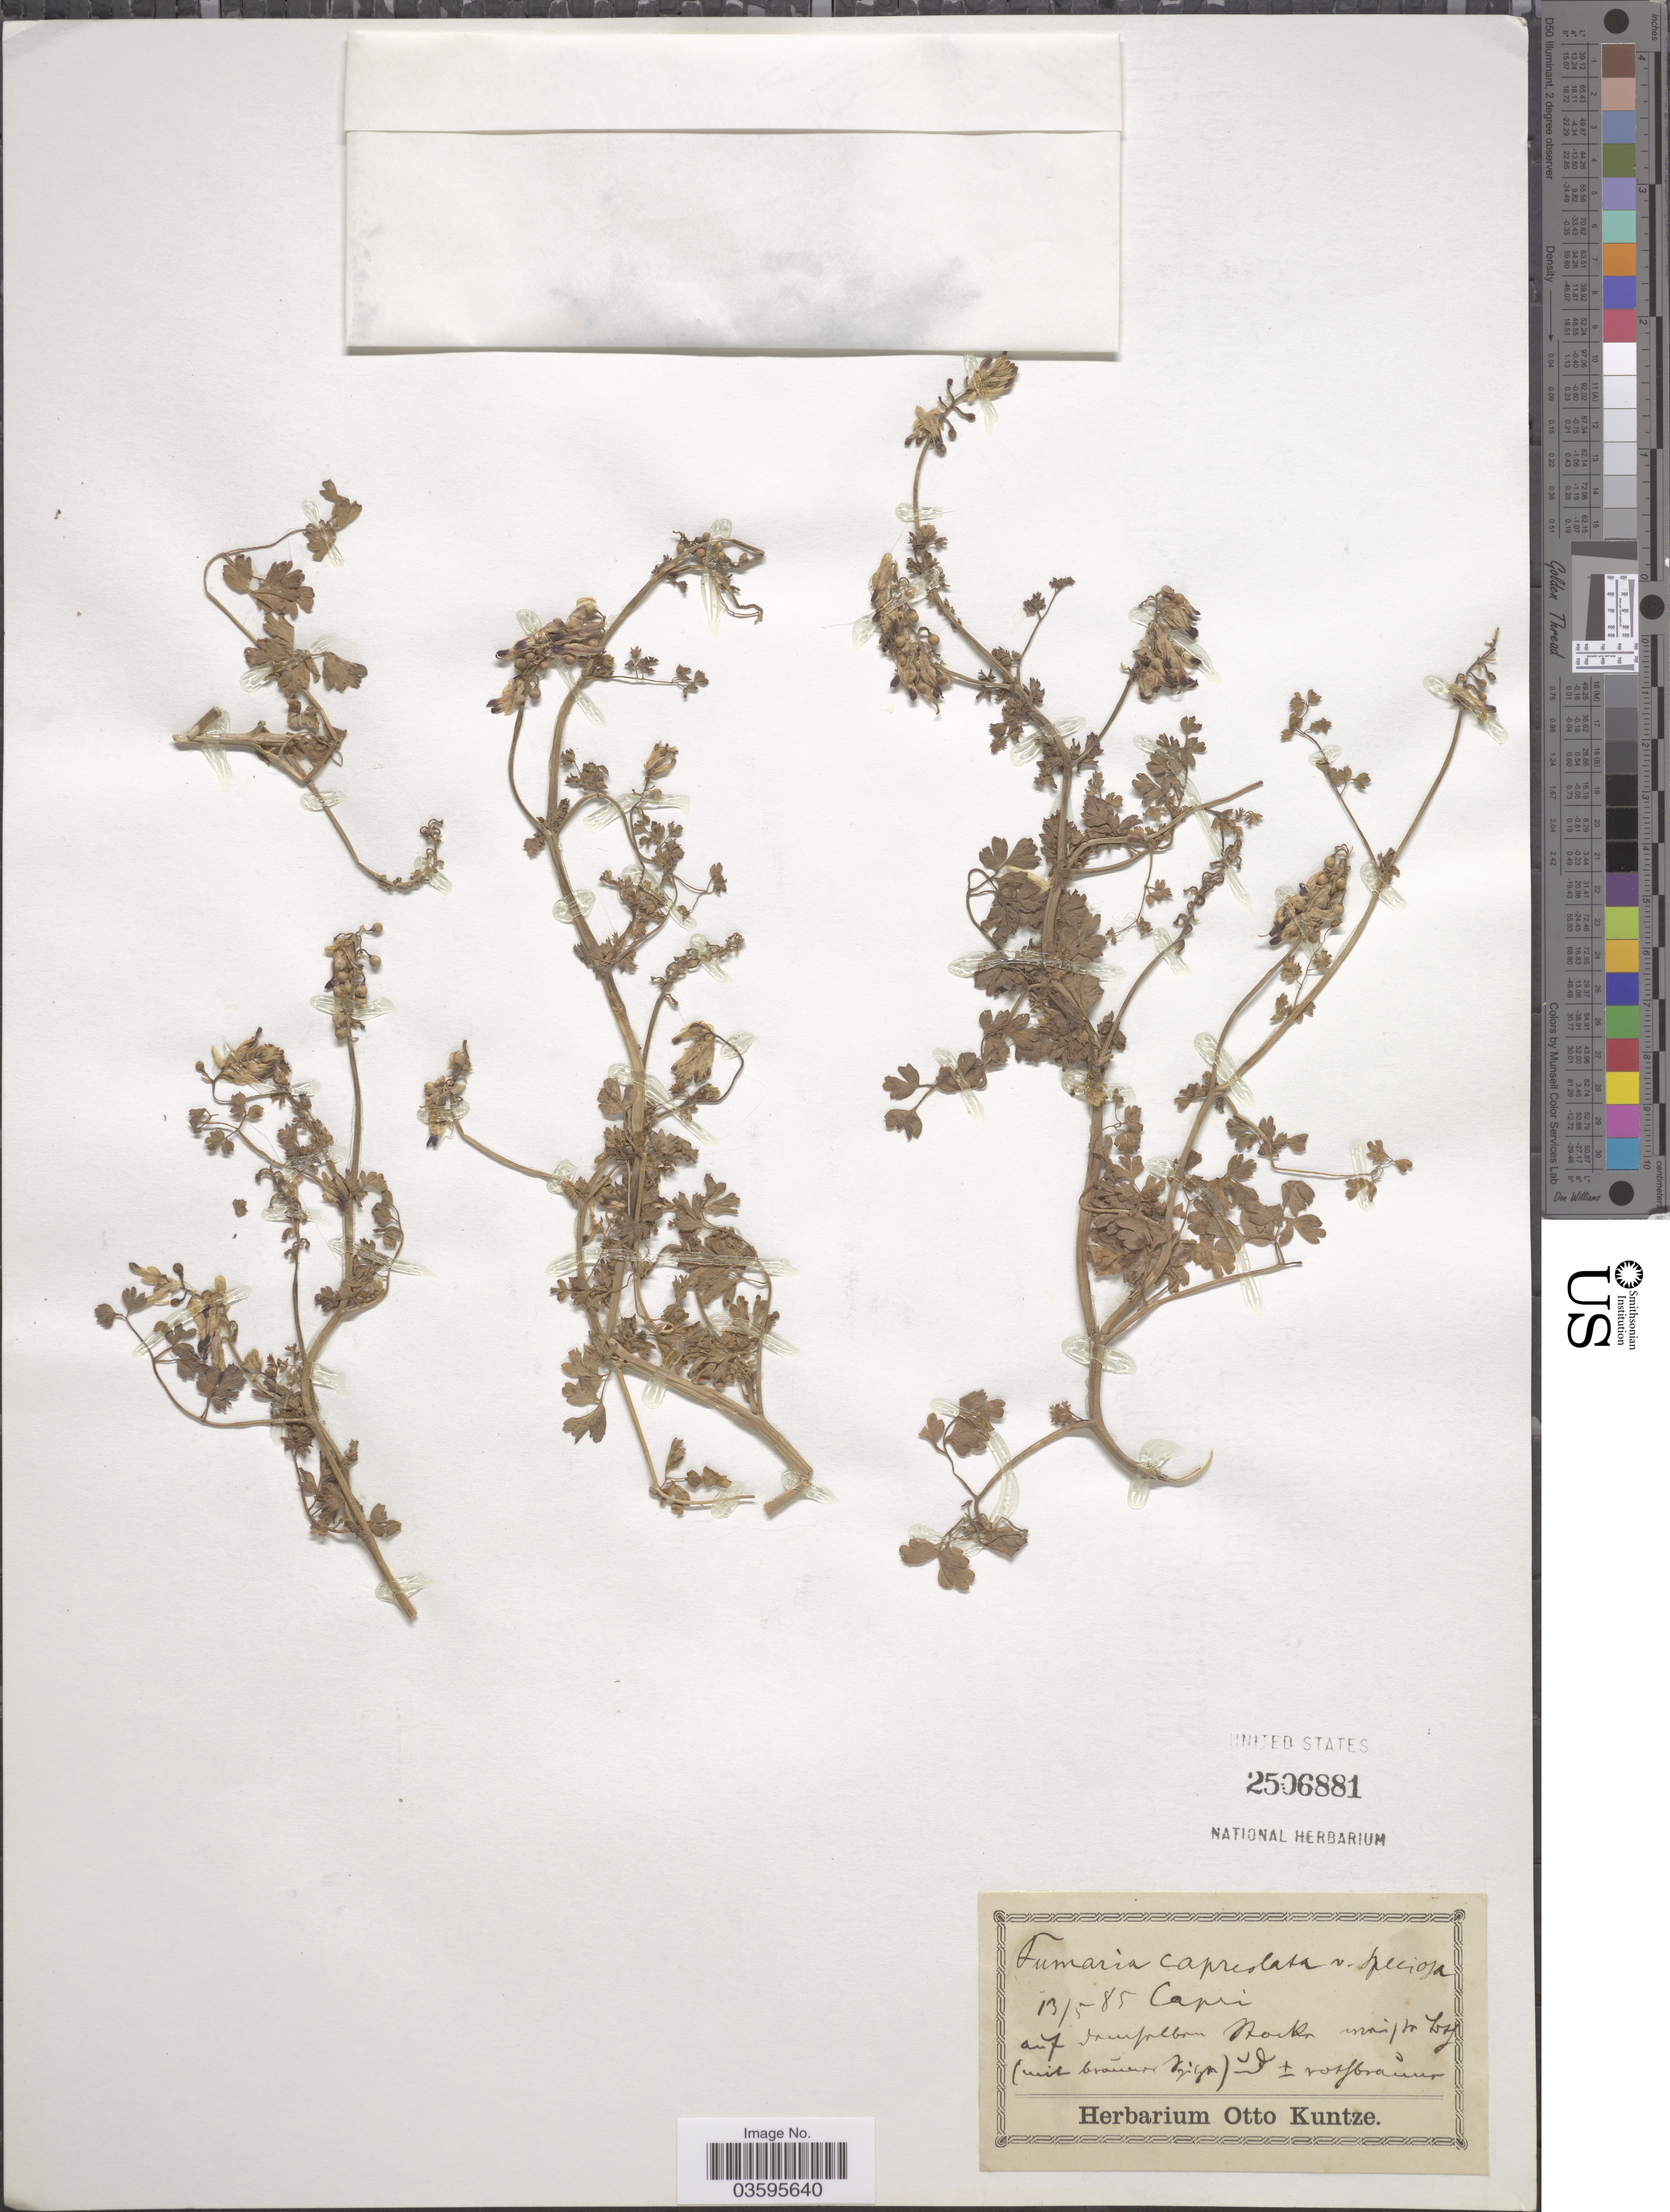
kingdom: Plantae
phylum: Tracheophyta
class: Magnoliopsida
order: Ranunculales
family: Papaveraceae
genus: Fumaria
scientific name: Fumaria capreolata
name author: L.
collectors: ex herb. Otto Kuntze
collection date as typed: Transcribed d/m/y: 13/5/85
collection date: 1885-05-13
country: Italy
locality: Capri auf Drumfolburn [interpreted] Rockr [interpreted].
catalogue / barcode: US 2506881